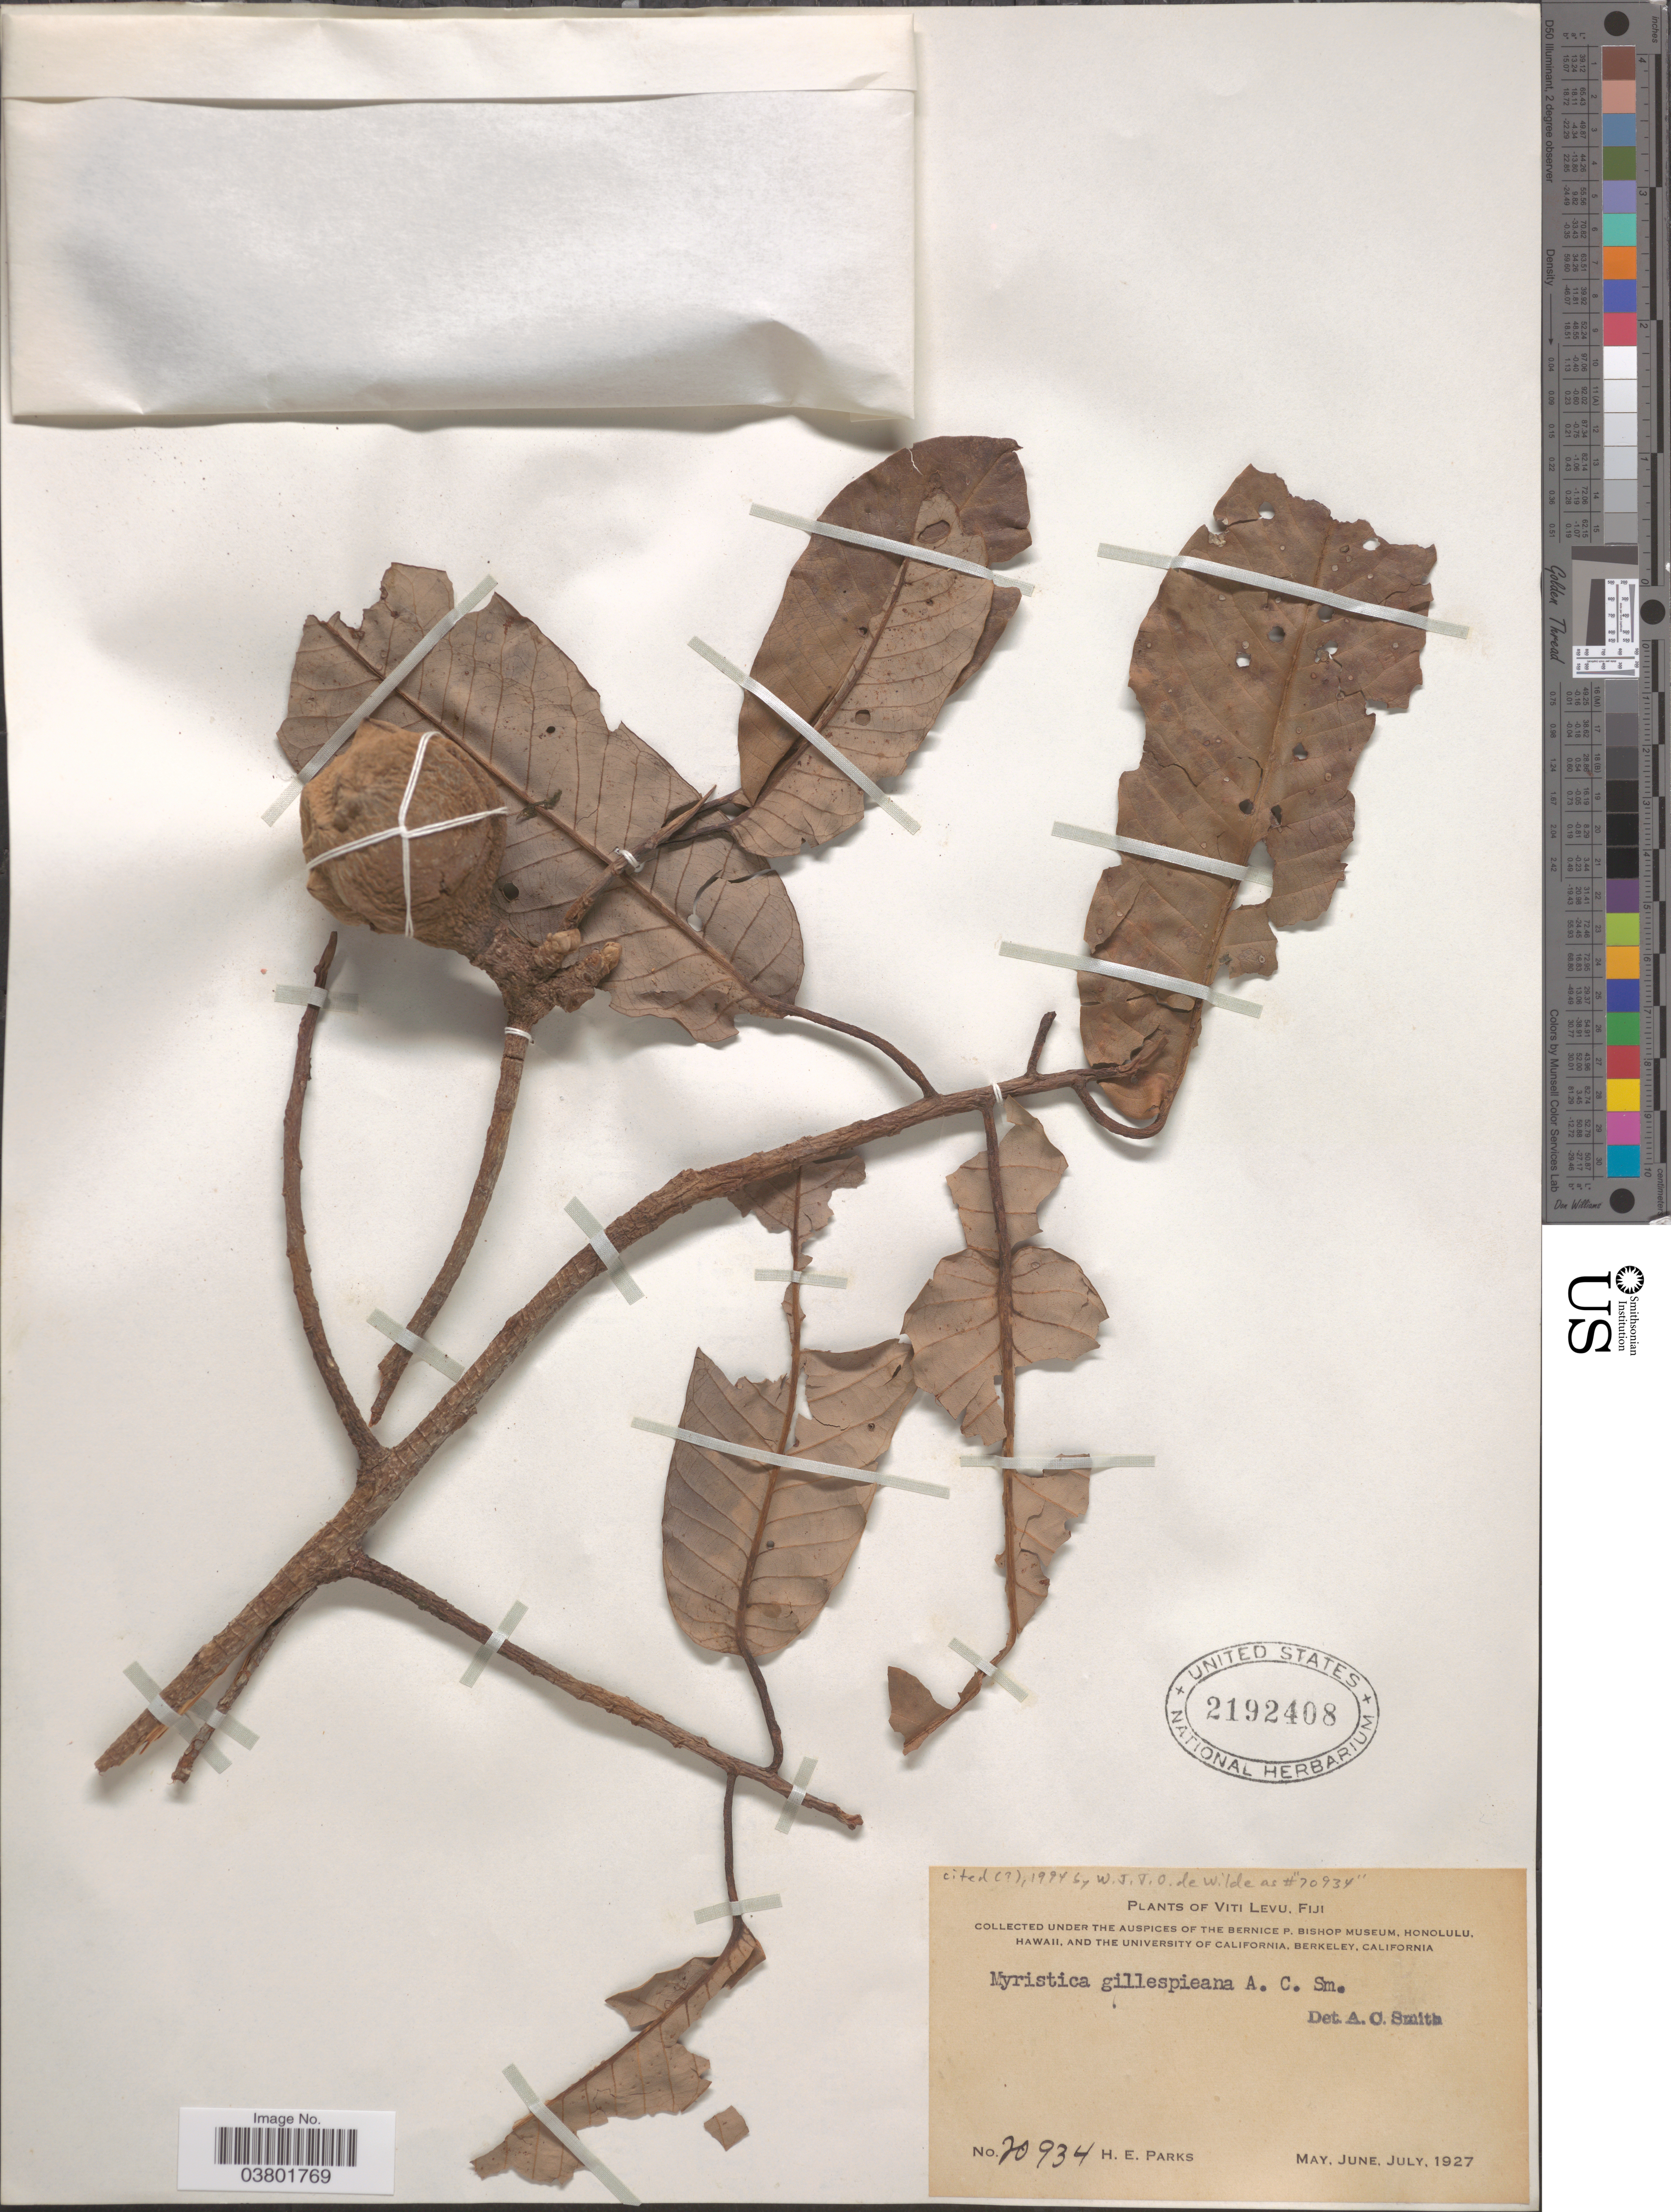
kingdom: Plantae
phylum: Tracheophyta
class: Magnoliopsida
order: Magnoliales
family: Myristicaceae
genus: Myristica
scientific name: Myristica gillespieana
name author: A.C. Sm.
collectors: H. E. Parks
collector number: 70934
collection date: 1927-05/1927-07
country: Fiji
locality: Viti Levu.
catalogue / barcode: US 2192408